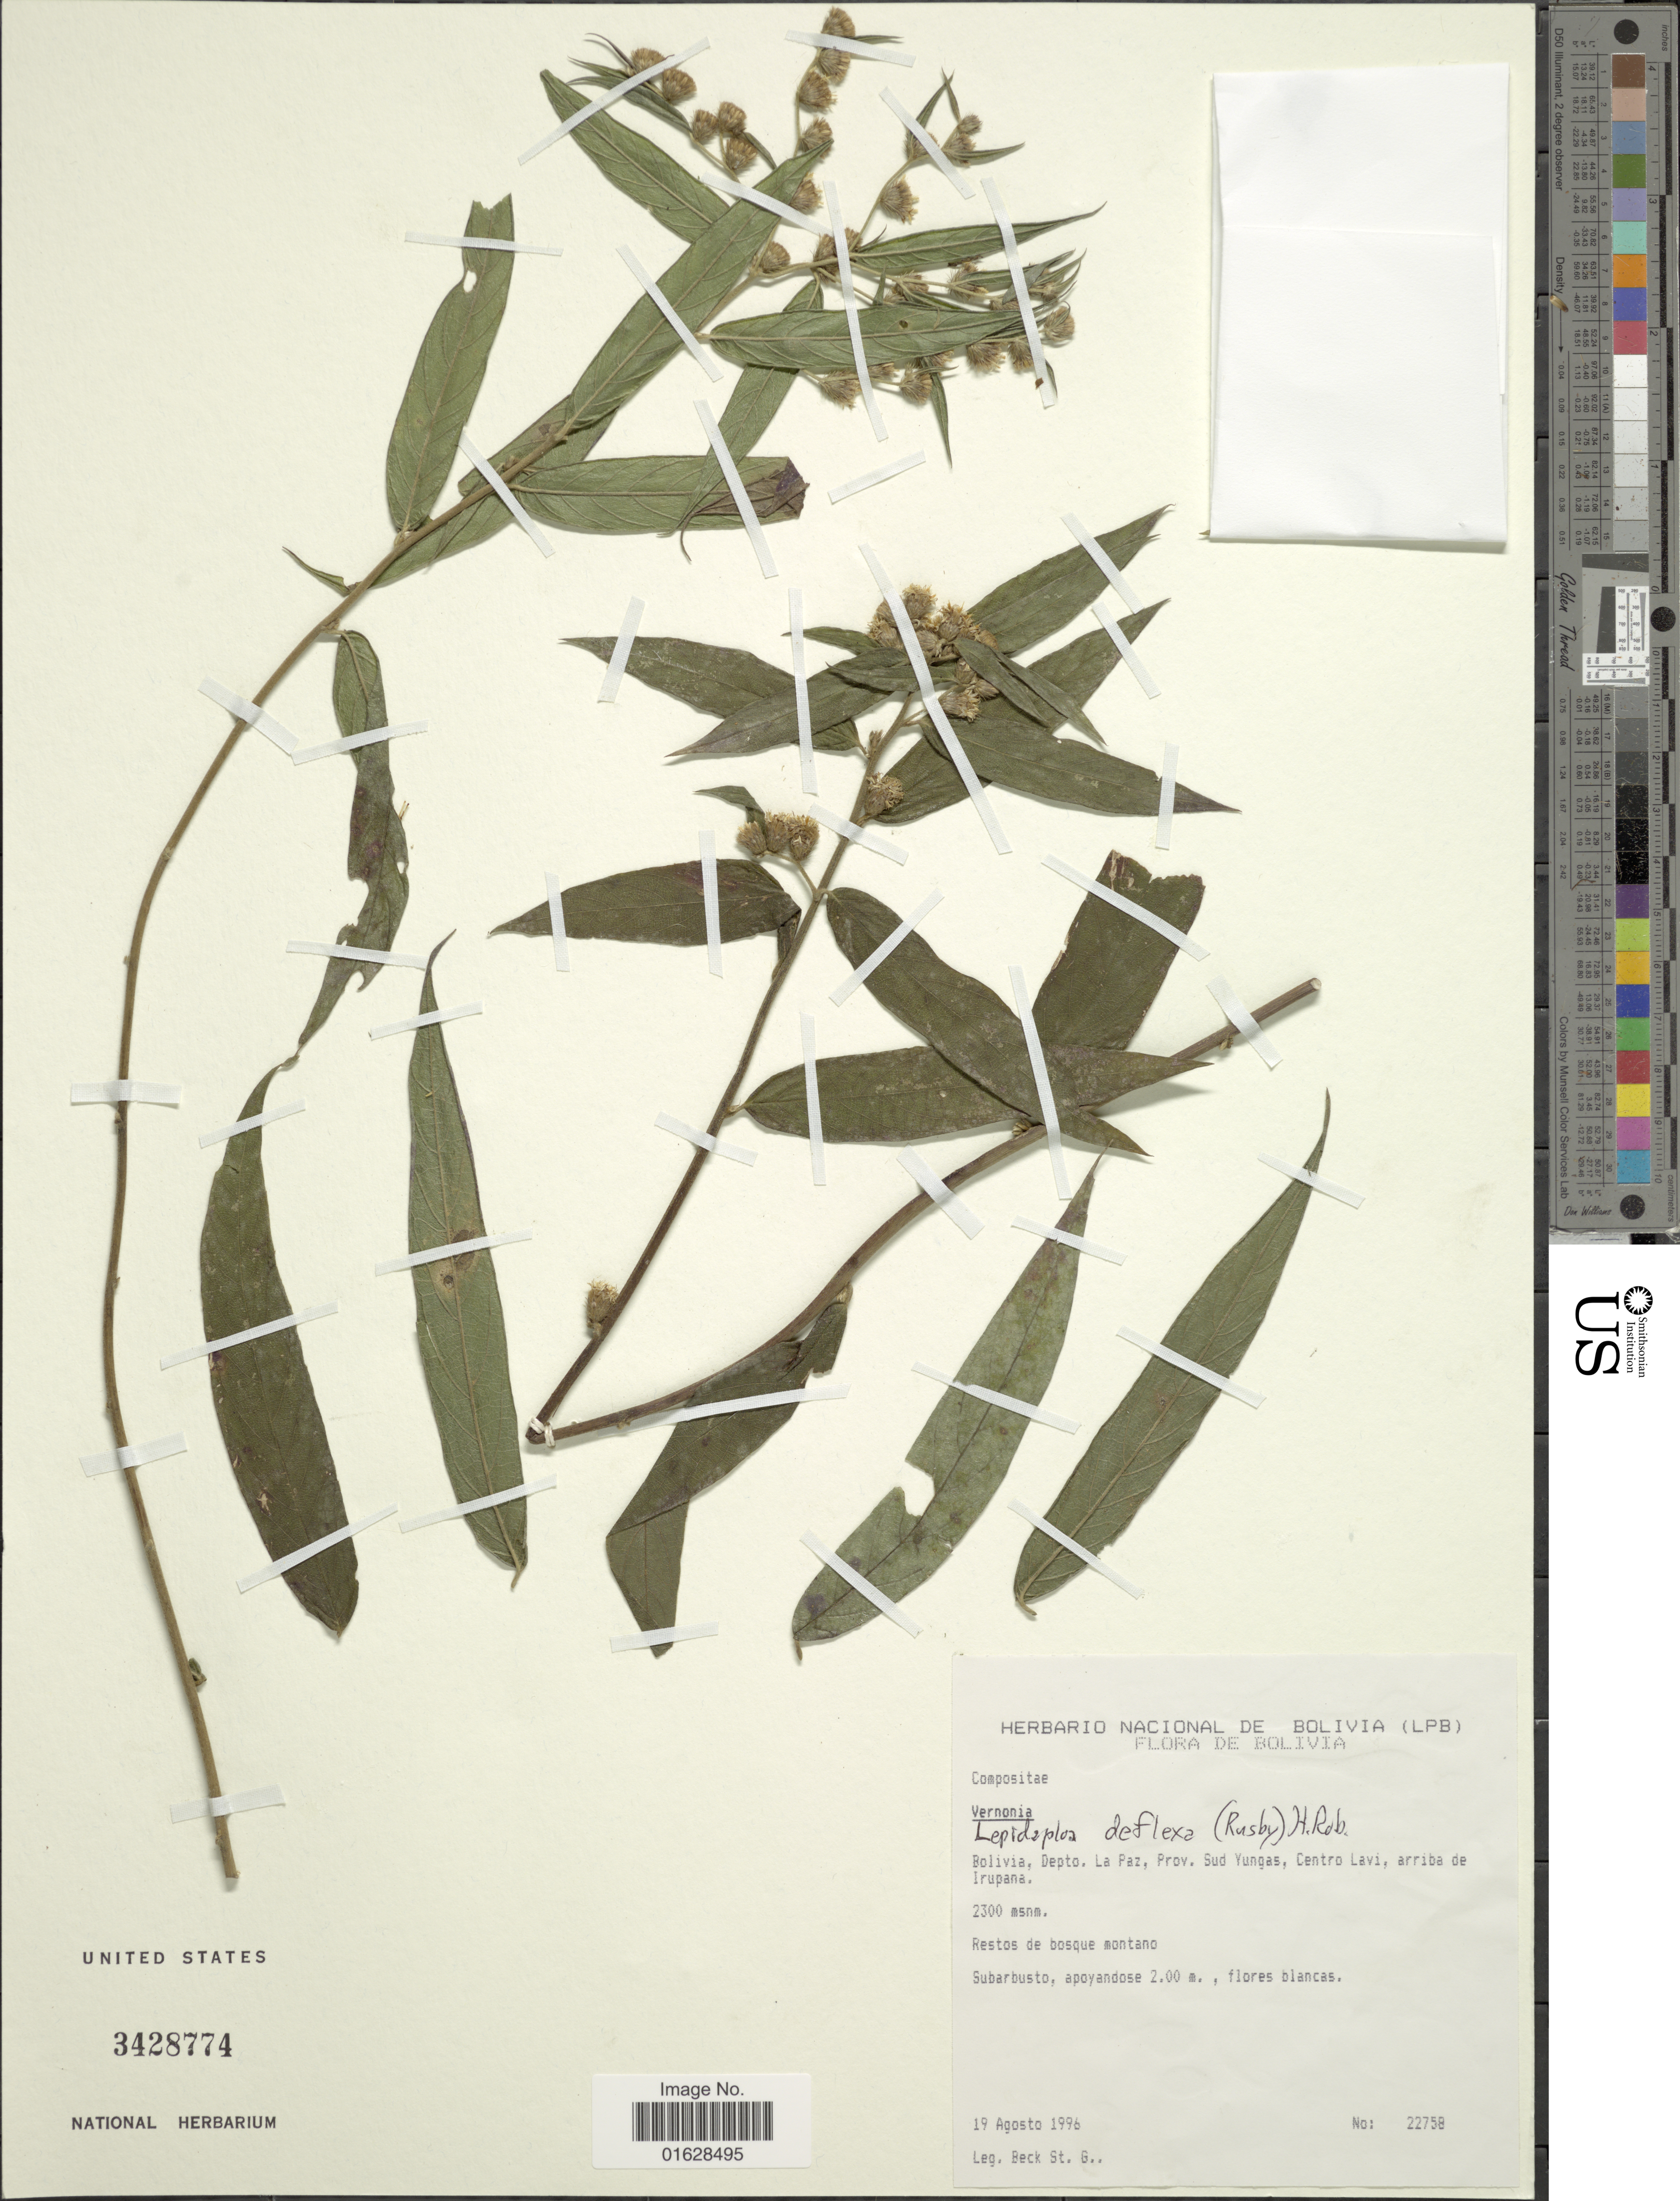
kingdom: Plantae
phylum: Tracheophyta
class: Magnoliopsida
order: Asterales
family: Asteraceae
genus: Lepidaploa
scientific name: Lepidaploa deflexa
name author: (Rusby) H. Rob.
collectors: S. G. Beck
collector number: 22758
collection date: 1996-08-19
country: Bolivia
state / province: La Paz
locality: Bolivia. Depto. La Paz, Prov. Siud Yungas, Centro Lavi, arriba de Irupana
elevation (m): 2300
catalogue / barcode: US 3428774